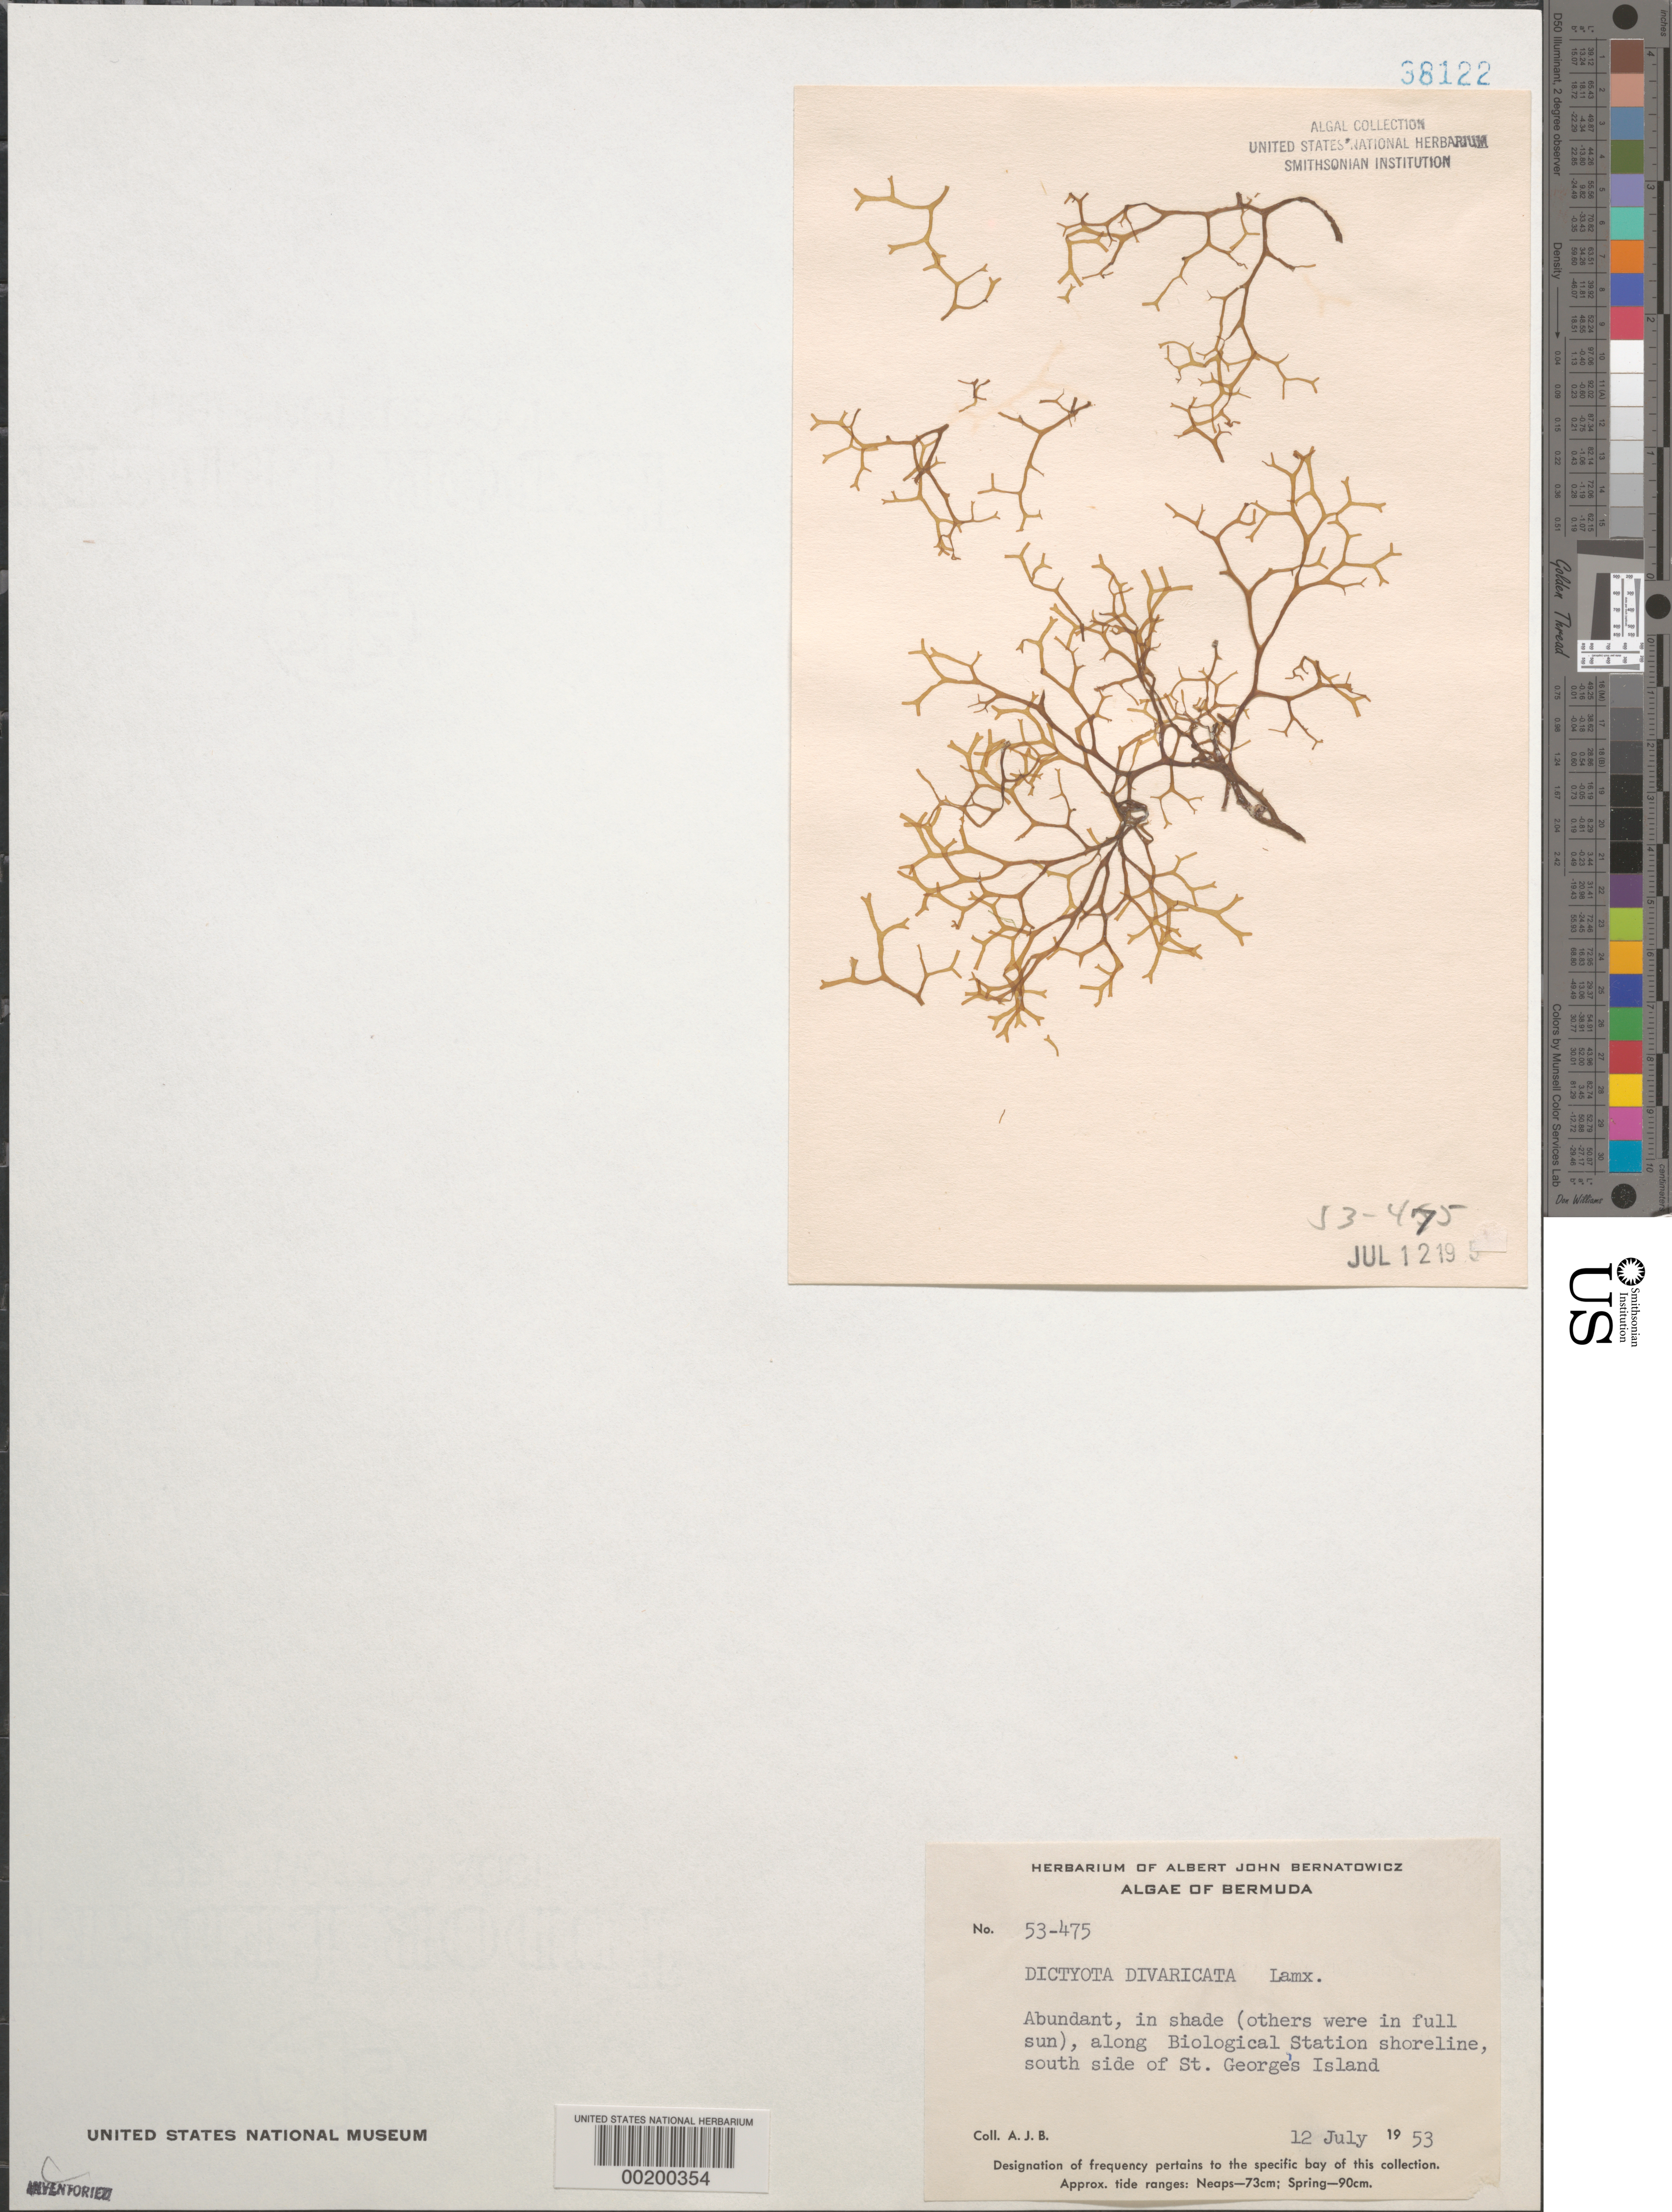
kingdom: Chromista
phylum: Ochrophyta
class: Phaeophyceae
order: Dictyotales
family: Dictyotaceae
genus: Dictyota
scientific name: Dictyota divaricata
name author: J.V.Lamouroux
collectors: A. Bernatowicz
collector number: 53-475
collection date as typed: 12 Jul 1953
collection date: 1953-07-12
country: Bermuda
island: St. George's Island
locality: Biological Station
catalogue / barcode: US 38122